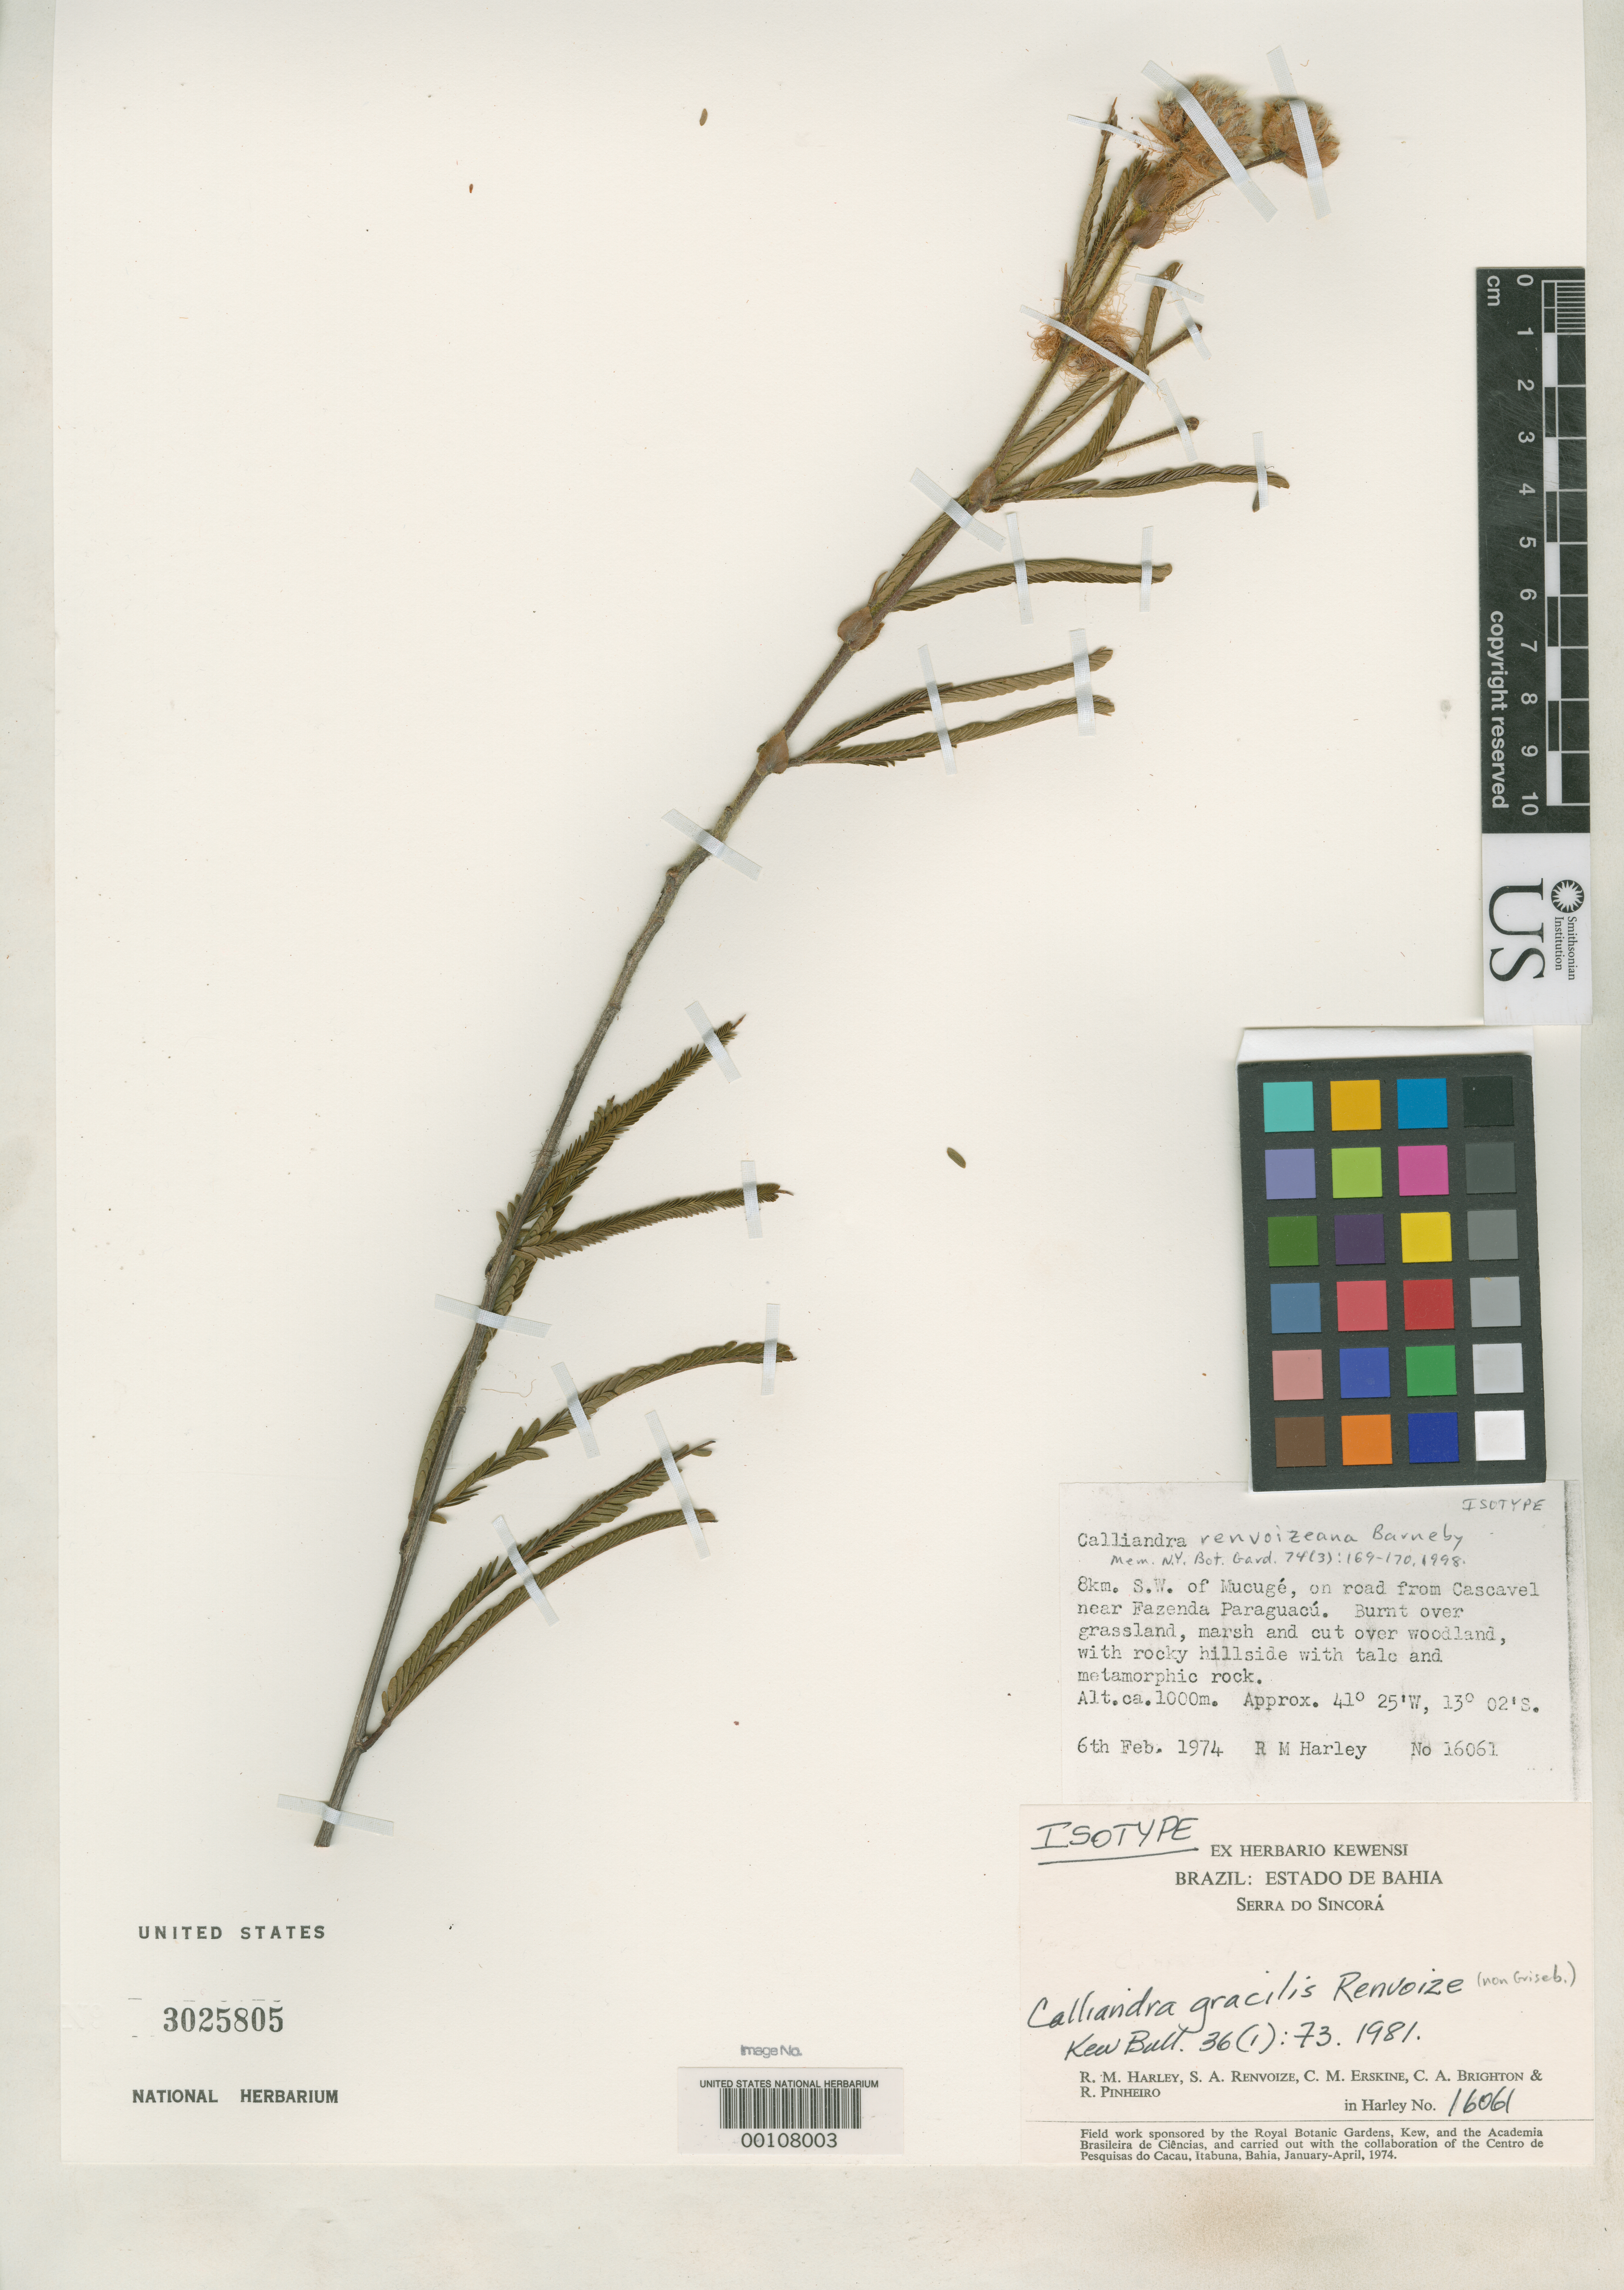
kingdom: Plantae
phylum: Tracheophyta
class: Magnoliopsida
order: Fabales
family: Fabaceae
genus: Calliandra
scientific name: Calliandra gracilis Renvoize, nom. illeg.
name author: Renvoize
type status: Isotype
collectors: R. M. Harley, S. A. Renvoize, C. Erskine, C. Brighton & R. S. Pinheiro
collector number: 16061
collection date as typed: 06 Feb 1974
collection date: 1974-02-06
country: Brazil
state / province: Bahia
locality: Serra do Sincora, 8 km SW of Mucuge, road from Cascavel near Fazenda Paraguacu.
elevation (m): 1000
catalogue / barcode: US 3025805